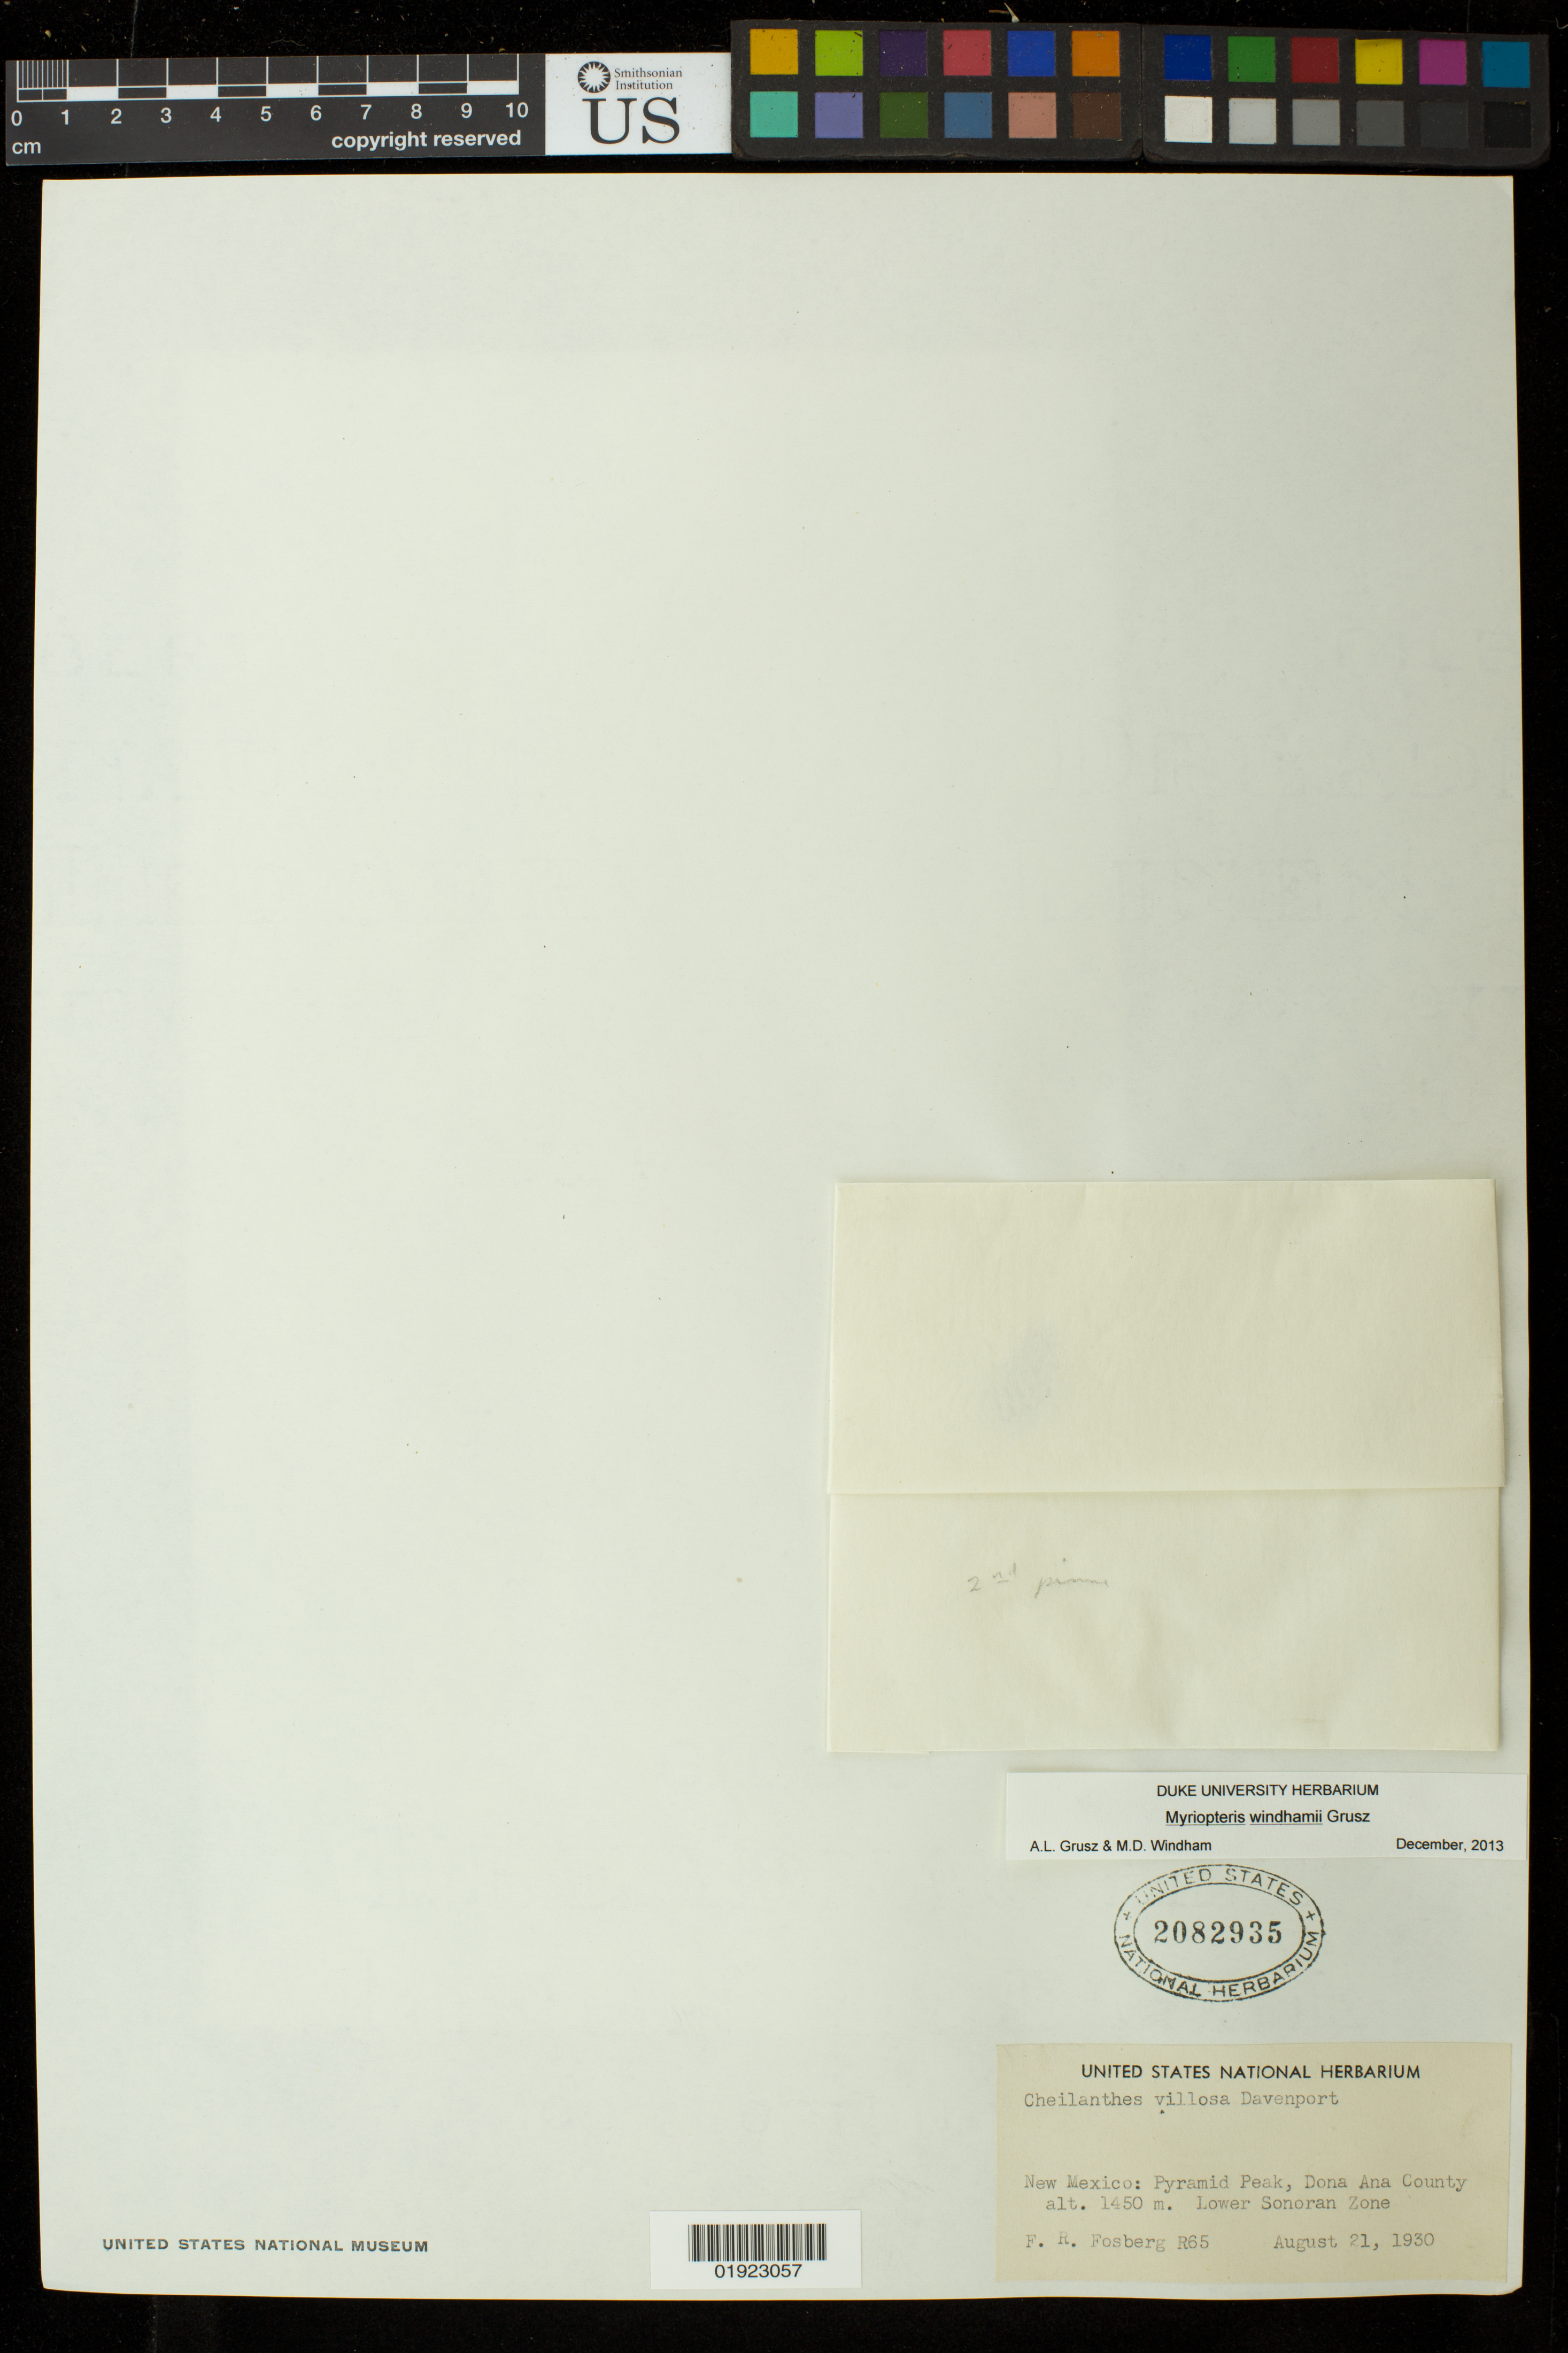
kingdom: Plantae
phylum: Tracheophyta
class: Polypodiopsida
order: Polypodiales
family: Pteridaceae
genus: Myriopteris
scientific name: Myriopteris windhamii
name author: Grusz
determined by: Grusz, A. L.; Windham, M. D.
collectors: F. R. Fosberg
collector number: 65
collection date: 1930-08-21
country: United States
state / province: New Mexico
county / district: Dona Ana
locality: Pyramid Peak. Lower Sonoran Zone.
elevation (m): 1450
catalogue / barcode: US 2082935